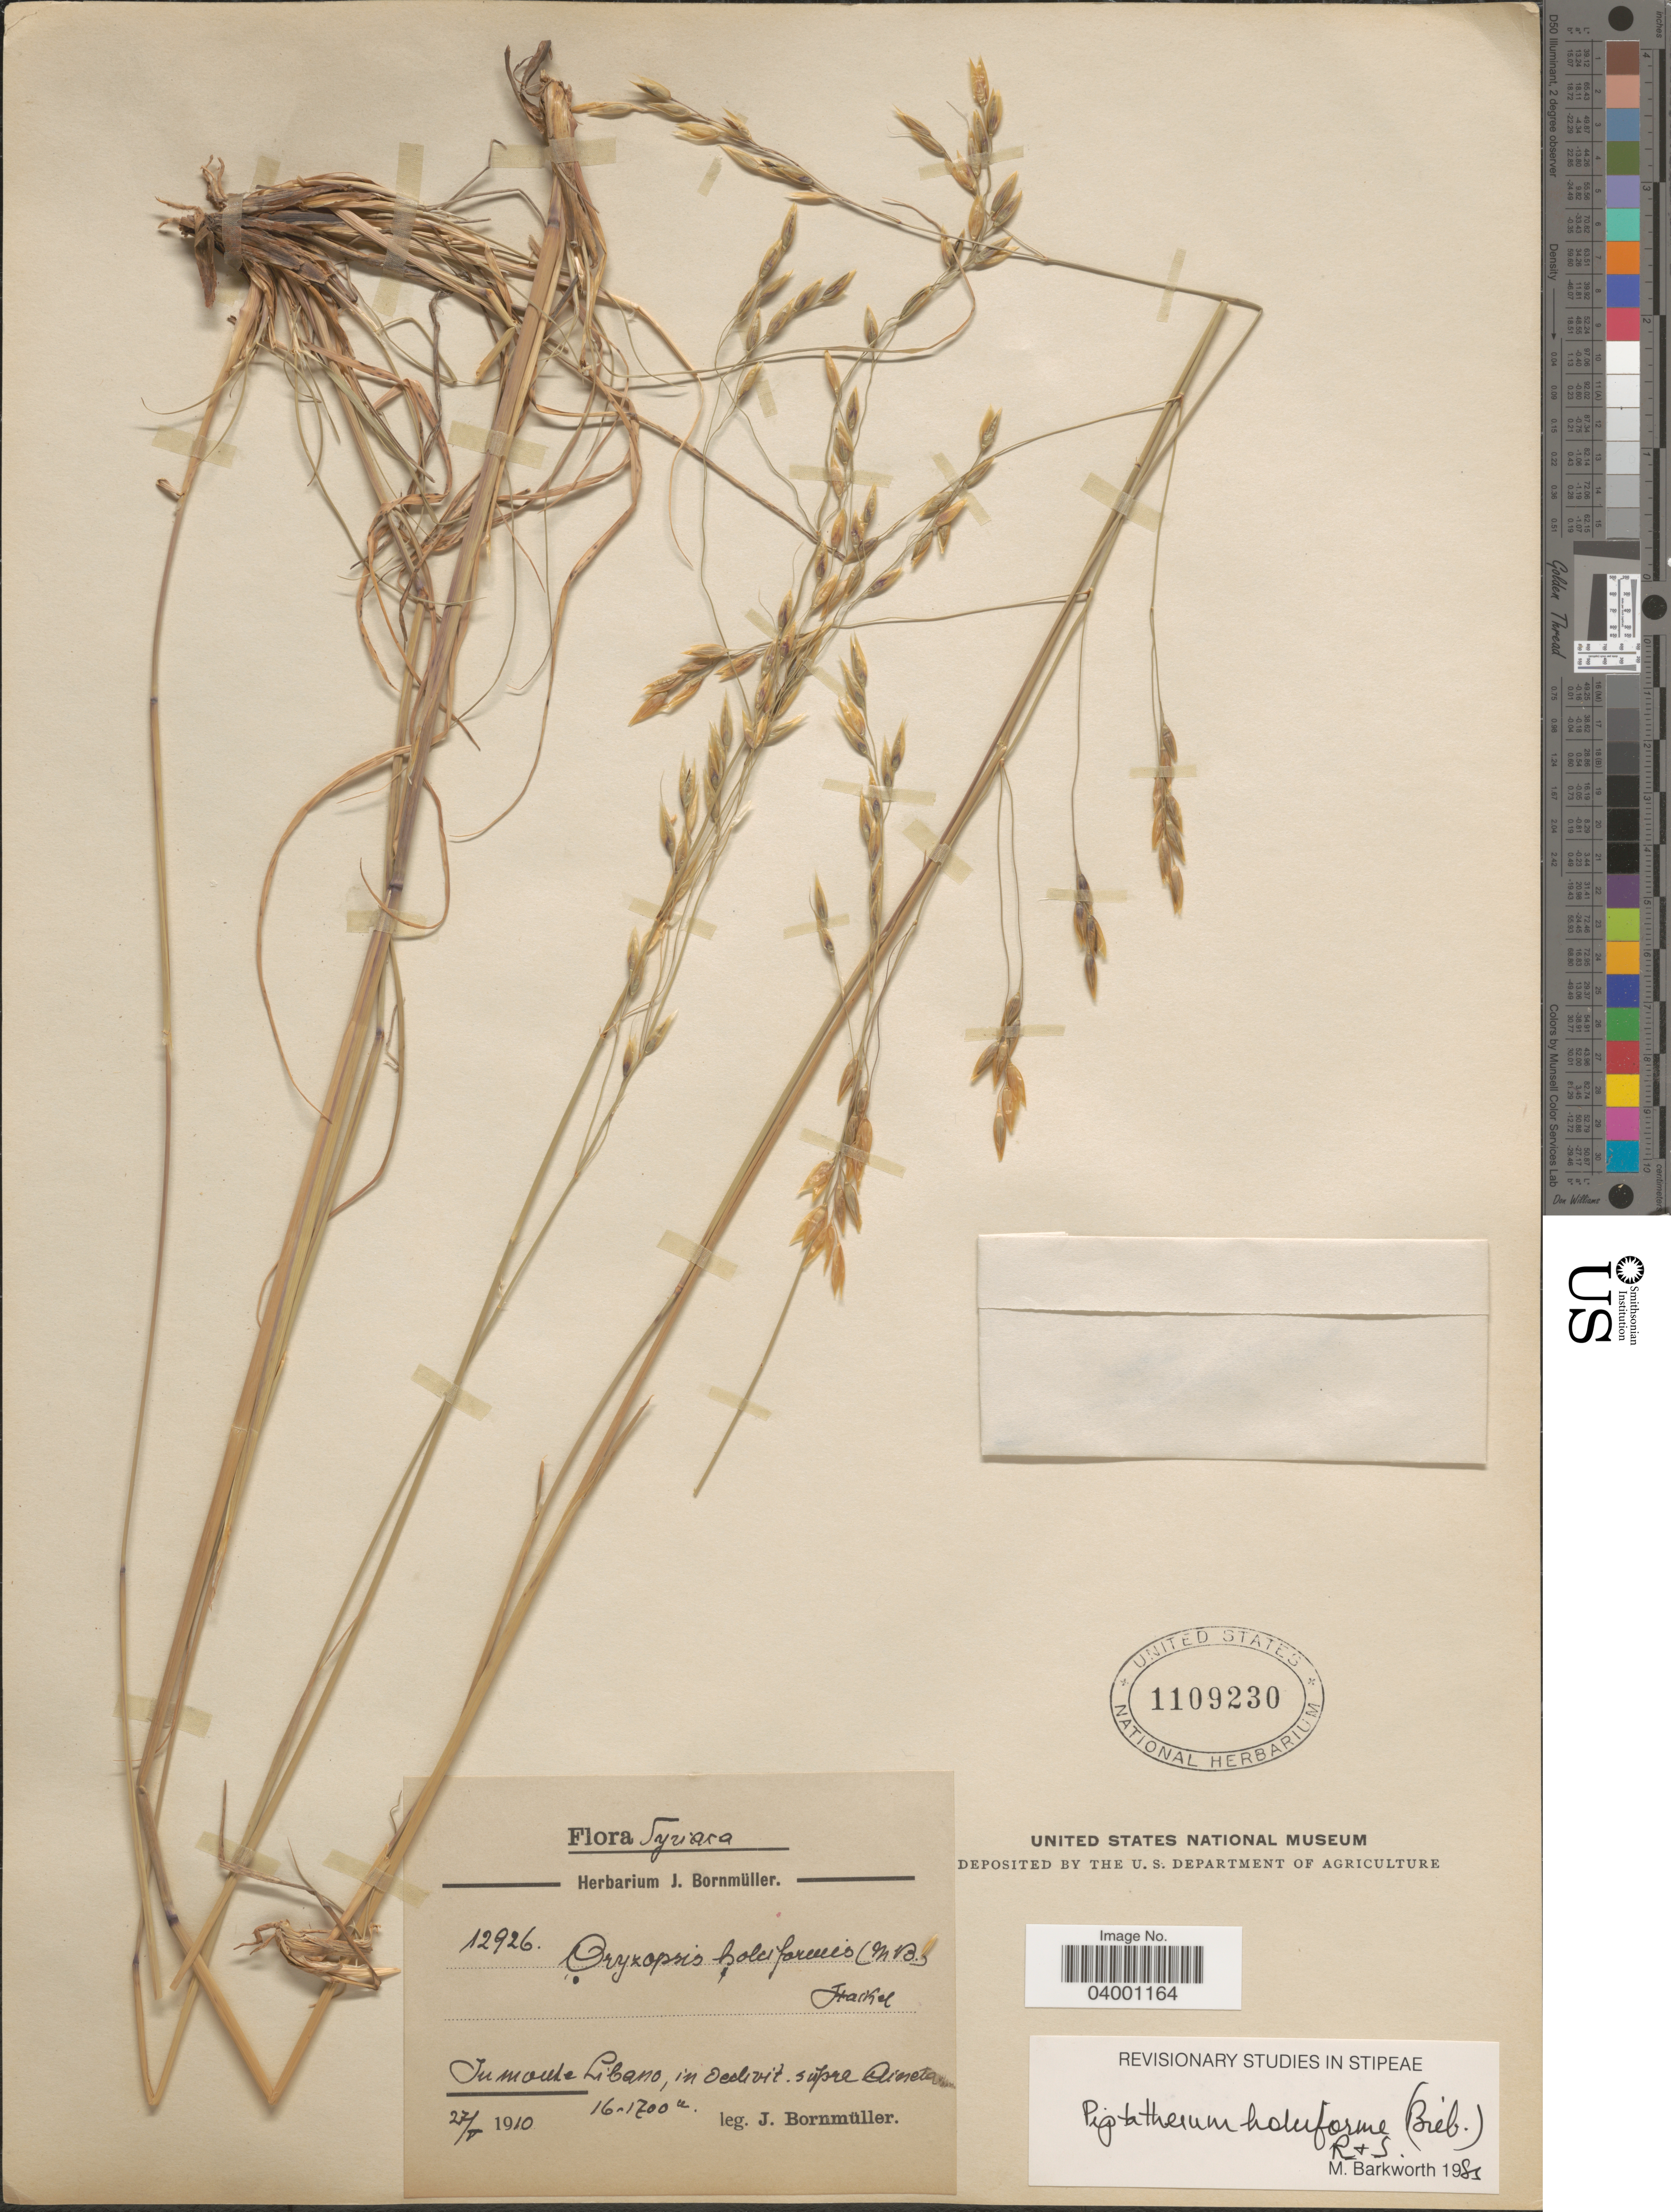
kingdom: Plantae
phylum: Tracheophyta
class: Liliopsida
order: Poales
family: Poaceae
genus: Piptatherum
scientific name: Piptatherum holciforme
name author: (M. Bieb.) Roem. & Schult.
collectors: J. Bornmüller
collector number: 12926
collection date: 1910-05-27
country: Lebanon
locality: In monte Libano, in declivit. supra Aineta.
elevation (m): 1600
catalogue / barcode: US 1109230